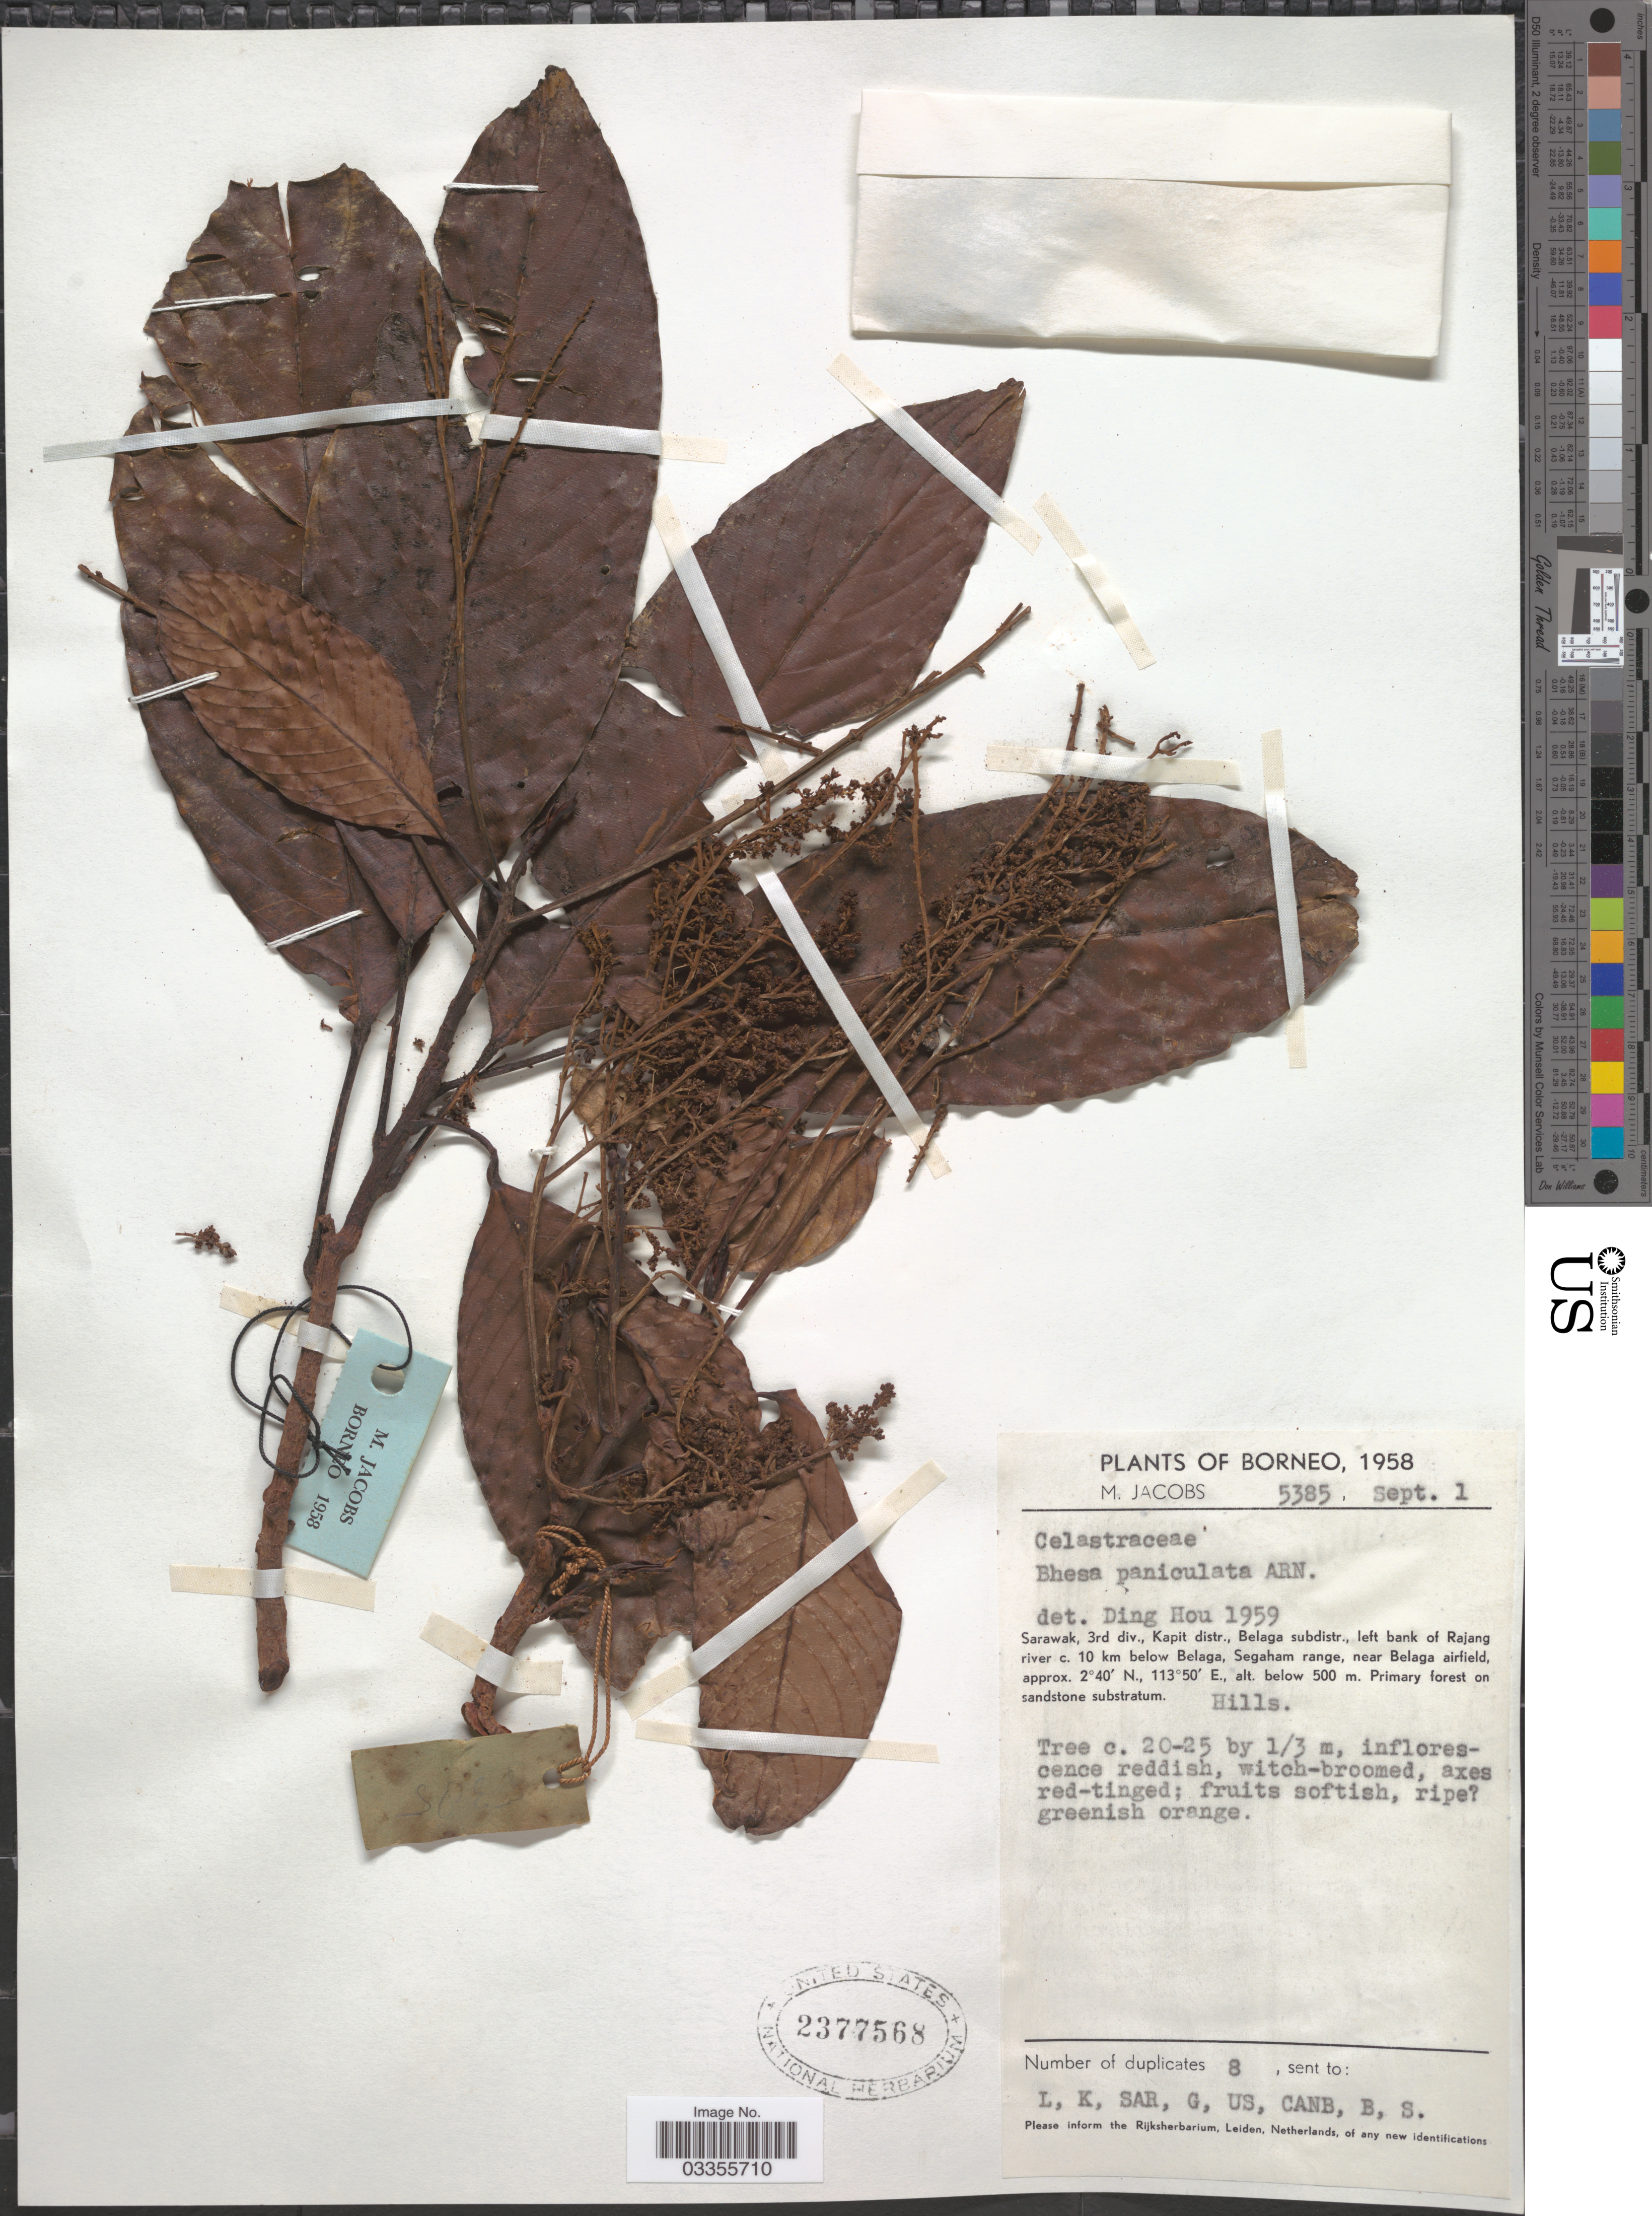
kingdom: Plantae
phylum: Tracheophyta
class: Magnoliopsida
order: Malpighiales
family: Centroplacaceae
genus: Bhesa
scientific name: Bhesa paniculata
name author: (Wall.) Arn.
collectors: M. Jacobs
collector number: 5385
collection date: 1958-09-01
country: Malaysia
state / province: Sarawak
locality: Borneo. 3rd div., Kapit distr., Belaga subdistr., left bank of Rajang river c. 10 km below Belaga, Segaham range, near Belaga airfield.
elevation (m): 500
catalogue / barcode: US 2377568